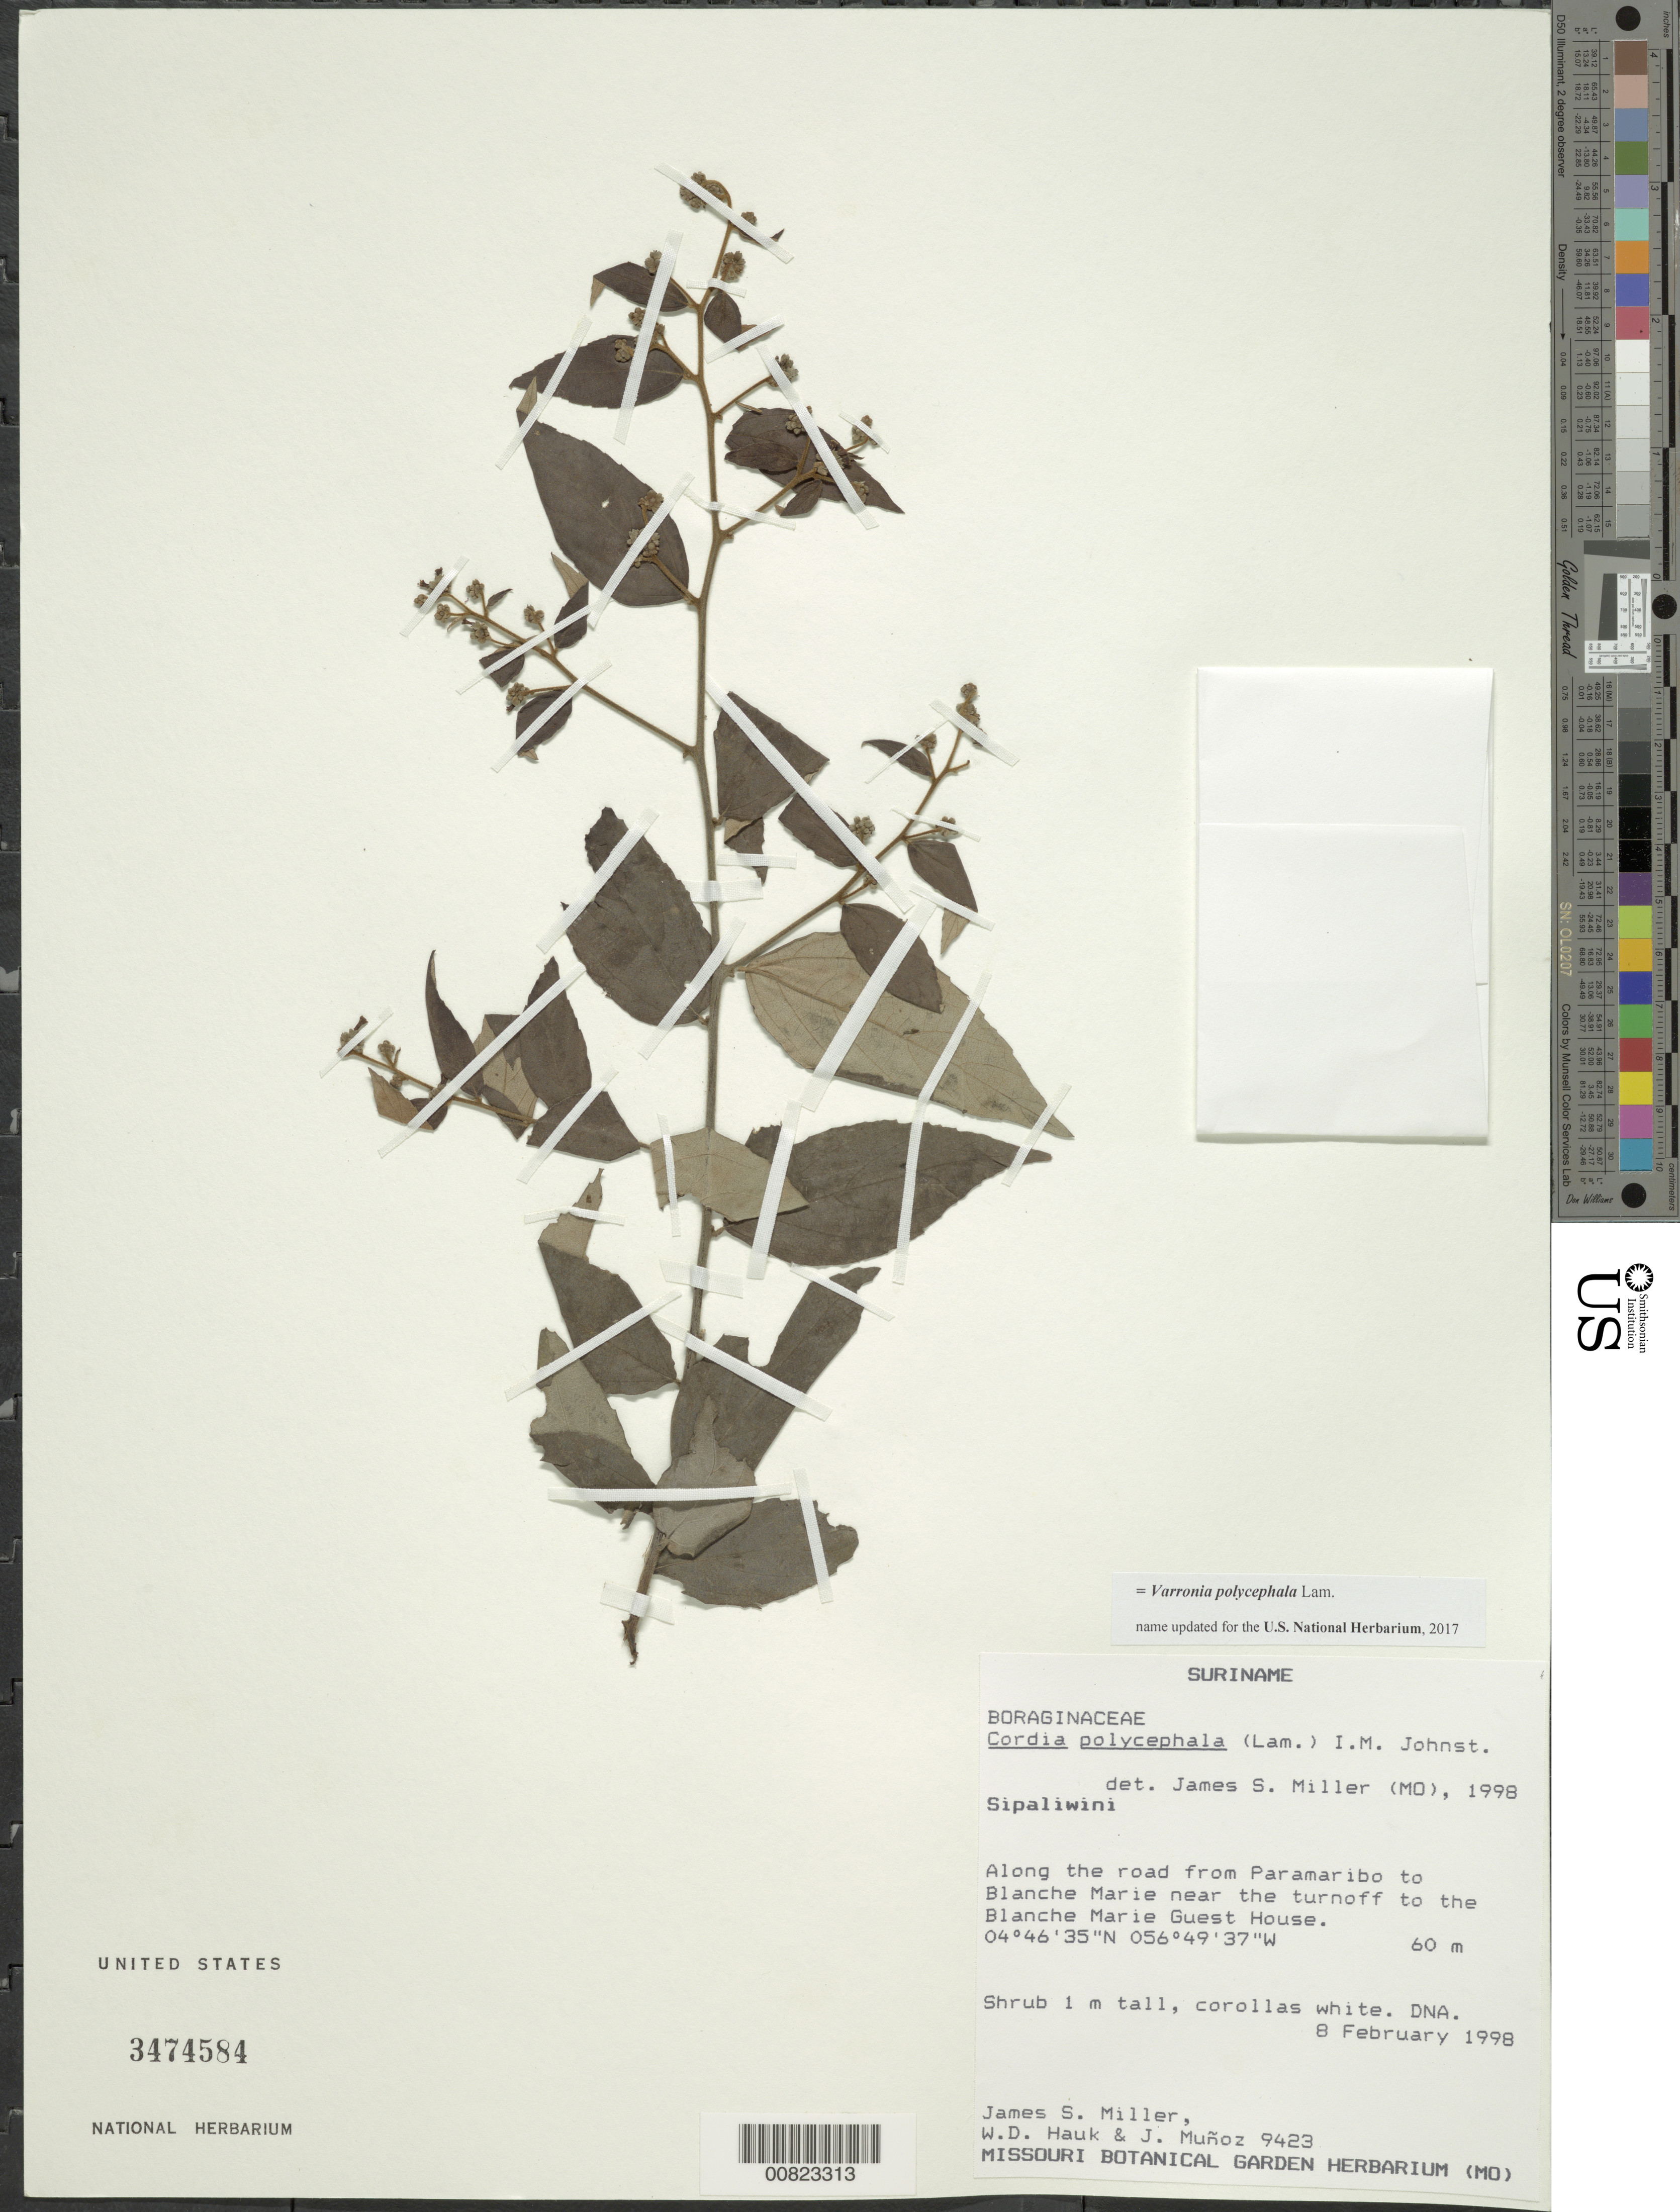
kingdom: Plantae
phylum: Tracheophyta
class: Magnoliopsida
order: Boraginales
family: Cordiaceae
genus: Varronia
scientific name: Varronia polycephala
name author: Lam.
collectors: J. S. Miller, W. Hauk & J. Muñoz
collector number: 9423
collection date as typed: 8-Feb-98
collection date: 1998-02-08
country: Suriname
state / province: Sipaliwini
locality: Paramaribo to Blanche Marie road, near the turnoff to the Blanche Marie Guest House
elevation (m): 60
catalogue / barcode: US 3474584